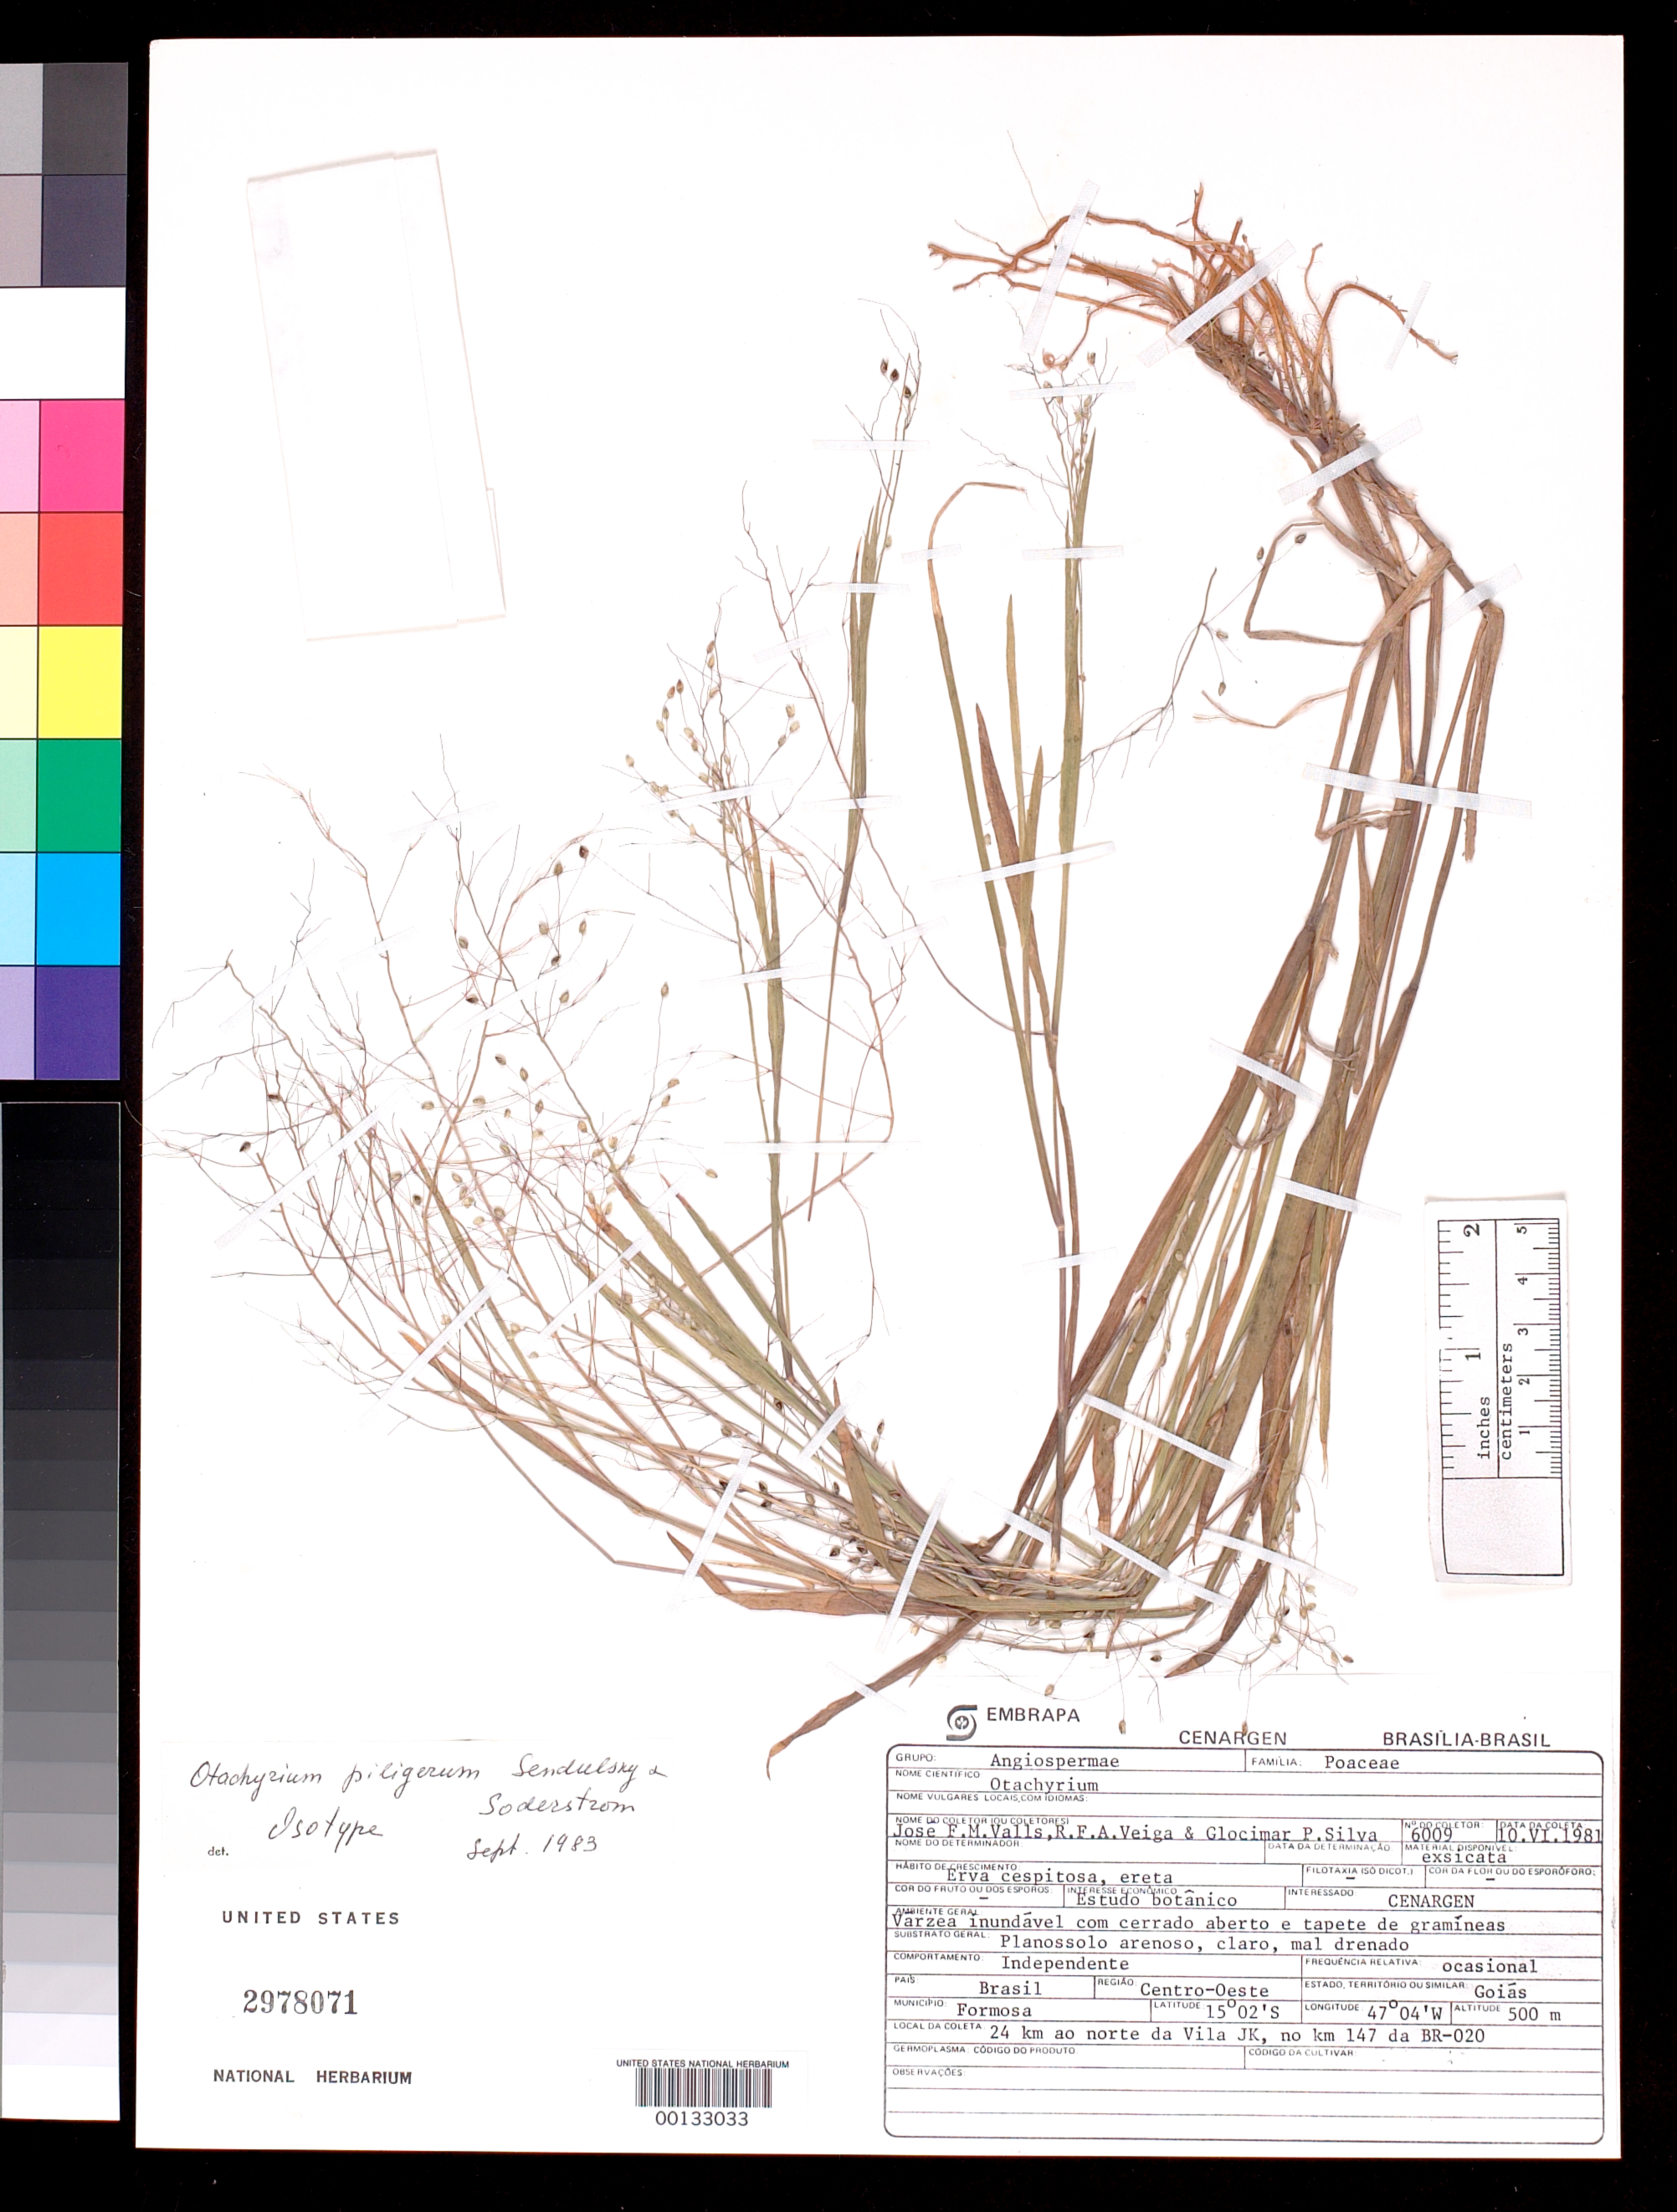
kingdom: Plantae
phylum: Tracheophyta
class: Liliopsida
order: Poales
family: Poaceae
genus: Otachyrium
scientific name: Otachyrium piligerum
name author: Send. & Soderstr.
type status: Isotype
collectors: J. F. M. Valls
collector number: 6009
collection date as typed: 10 Jun 1981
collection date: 1981-06-10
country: Brazil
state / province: Goiás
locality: Formosa.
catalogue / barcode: US 2978071